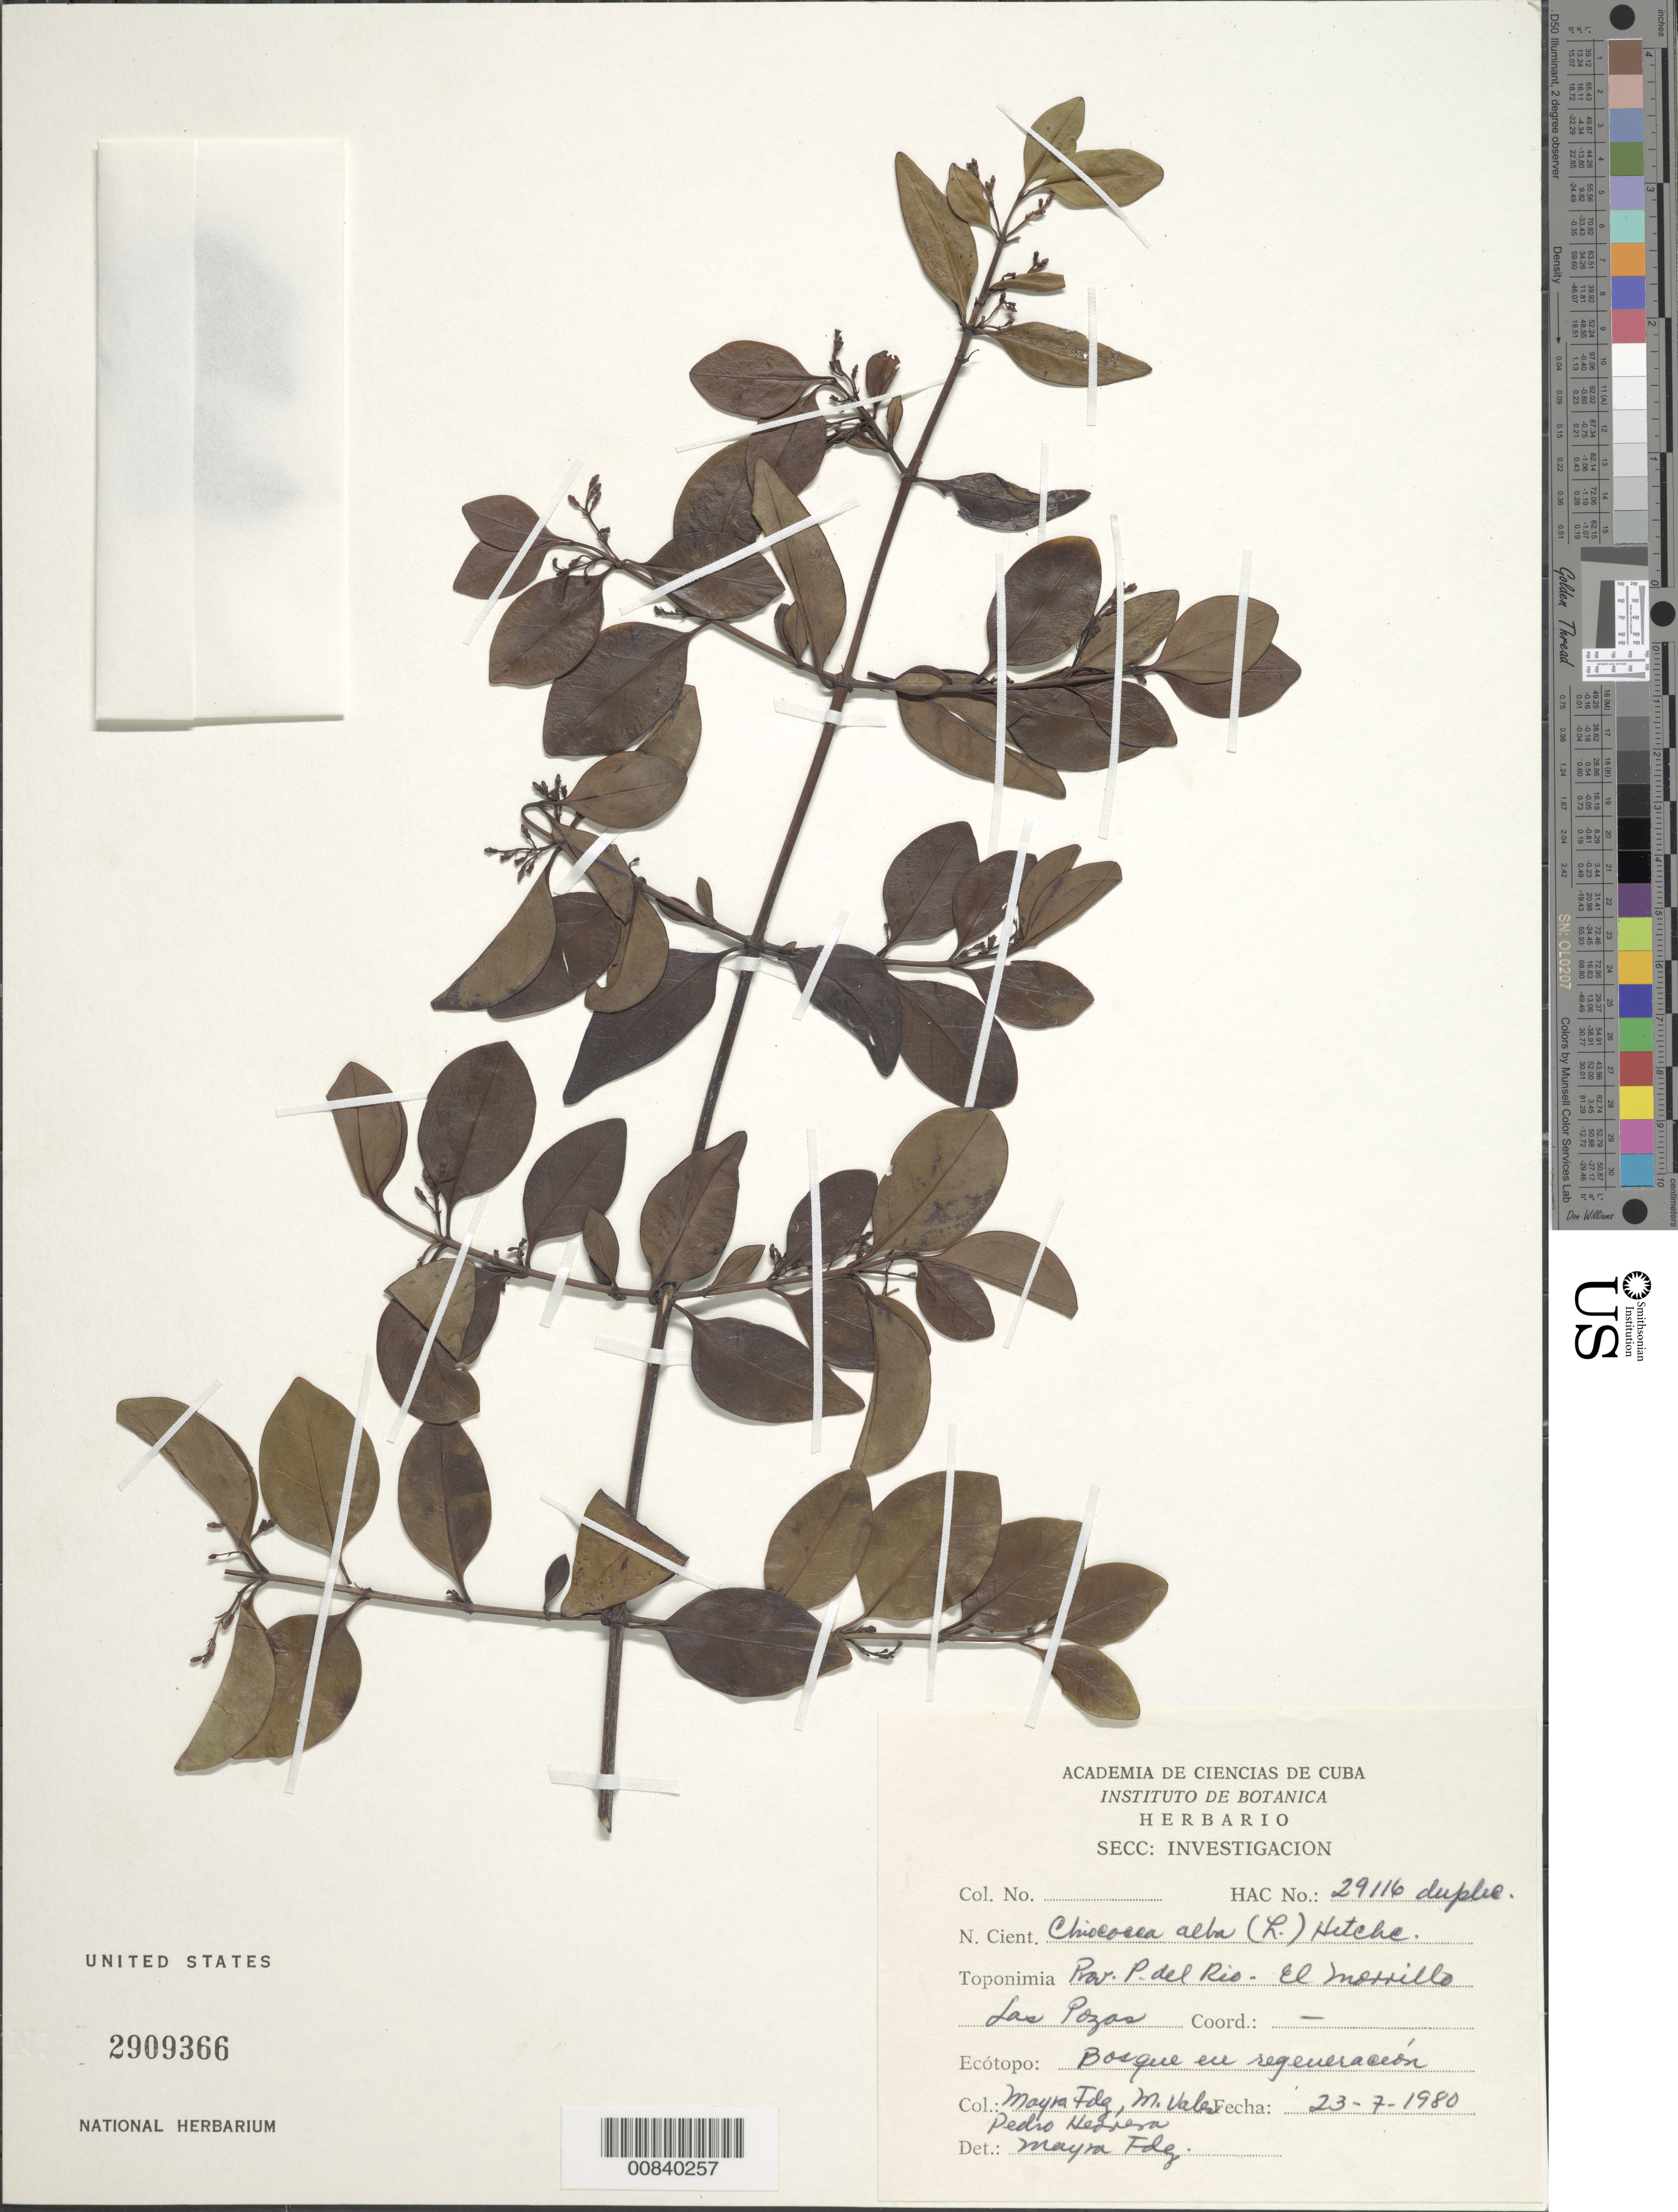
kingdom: Plantae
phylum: Tracheophyta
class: Magnoliopsida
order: Gentianales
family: Rubiaceae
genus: Chiococca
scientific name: Chiococca alba subsp. alba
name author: (L.) Hitchc.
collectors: M. Fernández, M. Vales & Herrera, P.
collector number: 29116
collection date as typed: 23 Jul 1980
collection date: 1980-07-23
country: Cuba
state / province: Pinar del Río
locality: El Morrillo (sp?), Las Pozas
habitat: Bosque en regeneraceón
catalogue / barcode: US 2909366